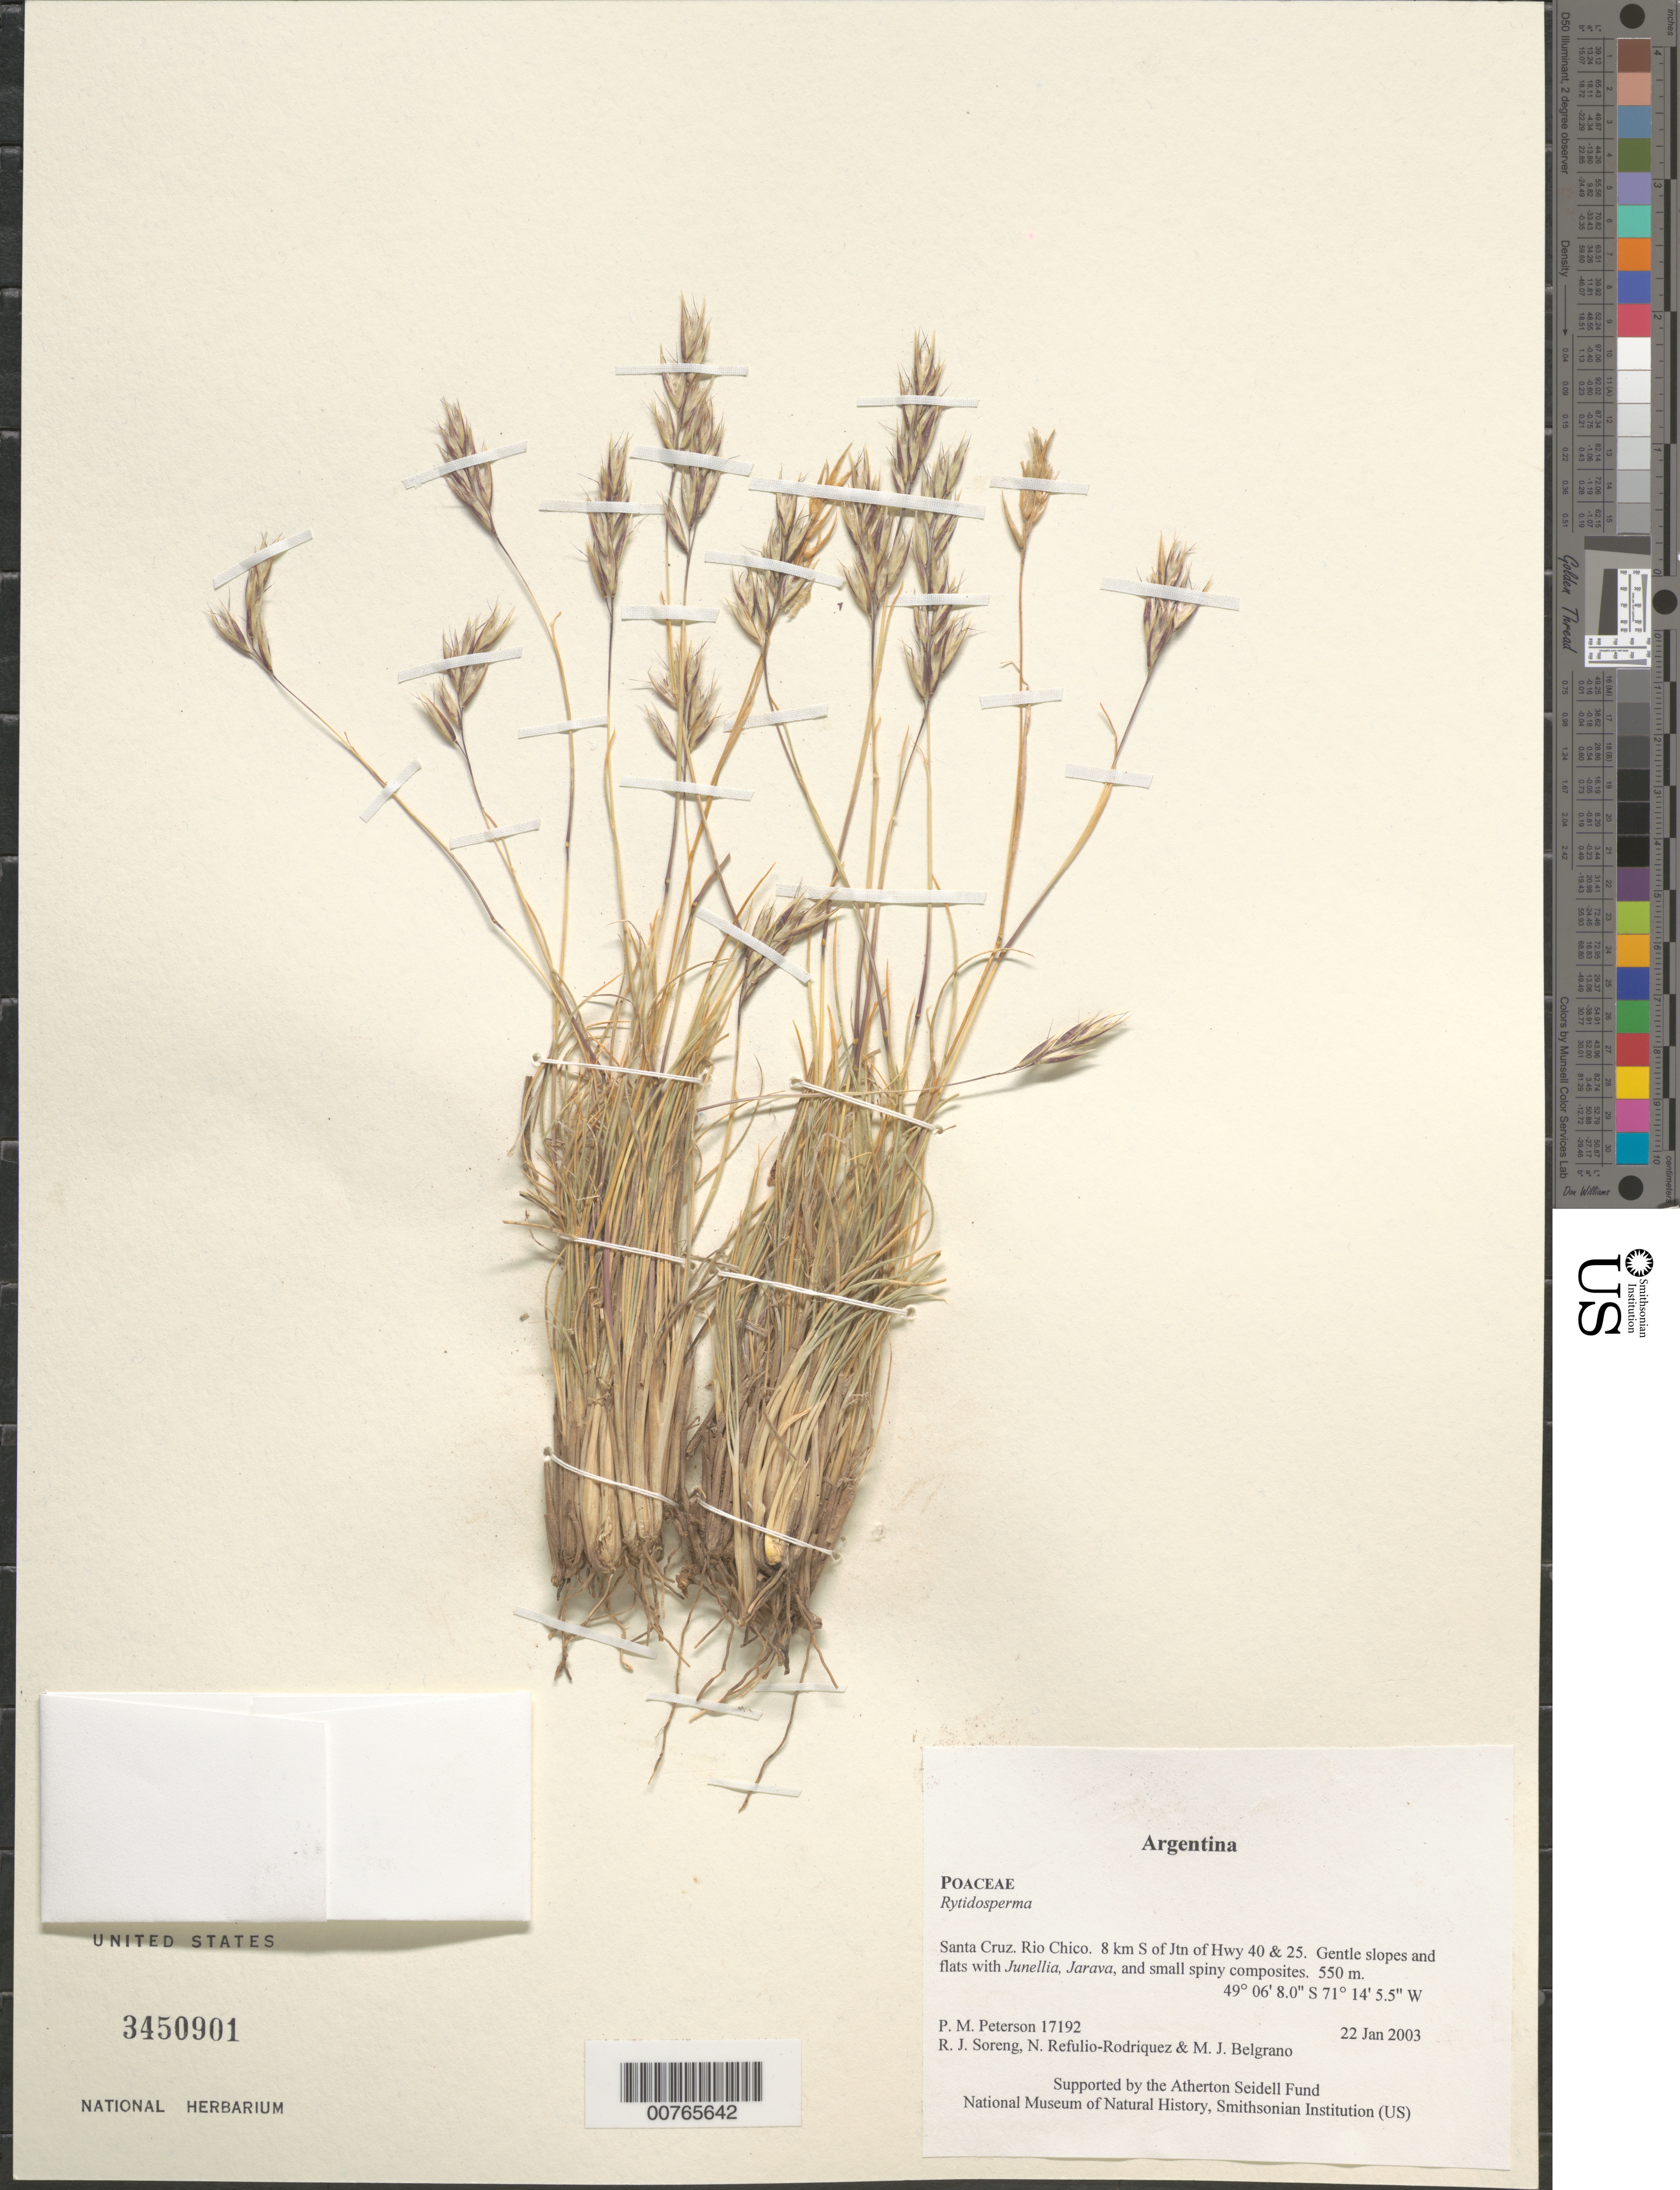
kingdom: Plantae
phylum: Tracheophyta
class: Liliopsida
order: Poales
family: Poaceae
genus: Rytidosperma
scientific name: Rytidosperma sp.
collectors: P. M. Peterson, R. J. Soreng, N. Refulio-Rodríguez & M. Belgrano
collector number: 17192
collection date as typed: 22 Jan 2003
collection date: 2003-01-22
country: Argentina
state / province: Santa Cruz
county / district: Rio Chico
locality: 8 km S of Jtn of Hwy 40 & 25. Gentle slopes and flats with Junellia, Jarava, and small spiny composites.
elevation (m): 550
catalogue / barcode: US 3450901